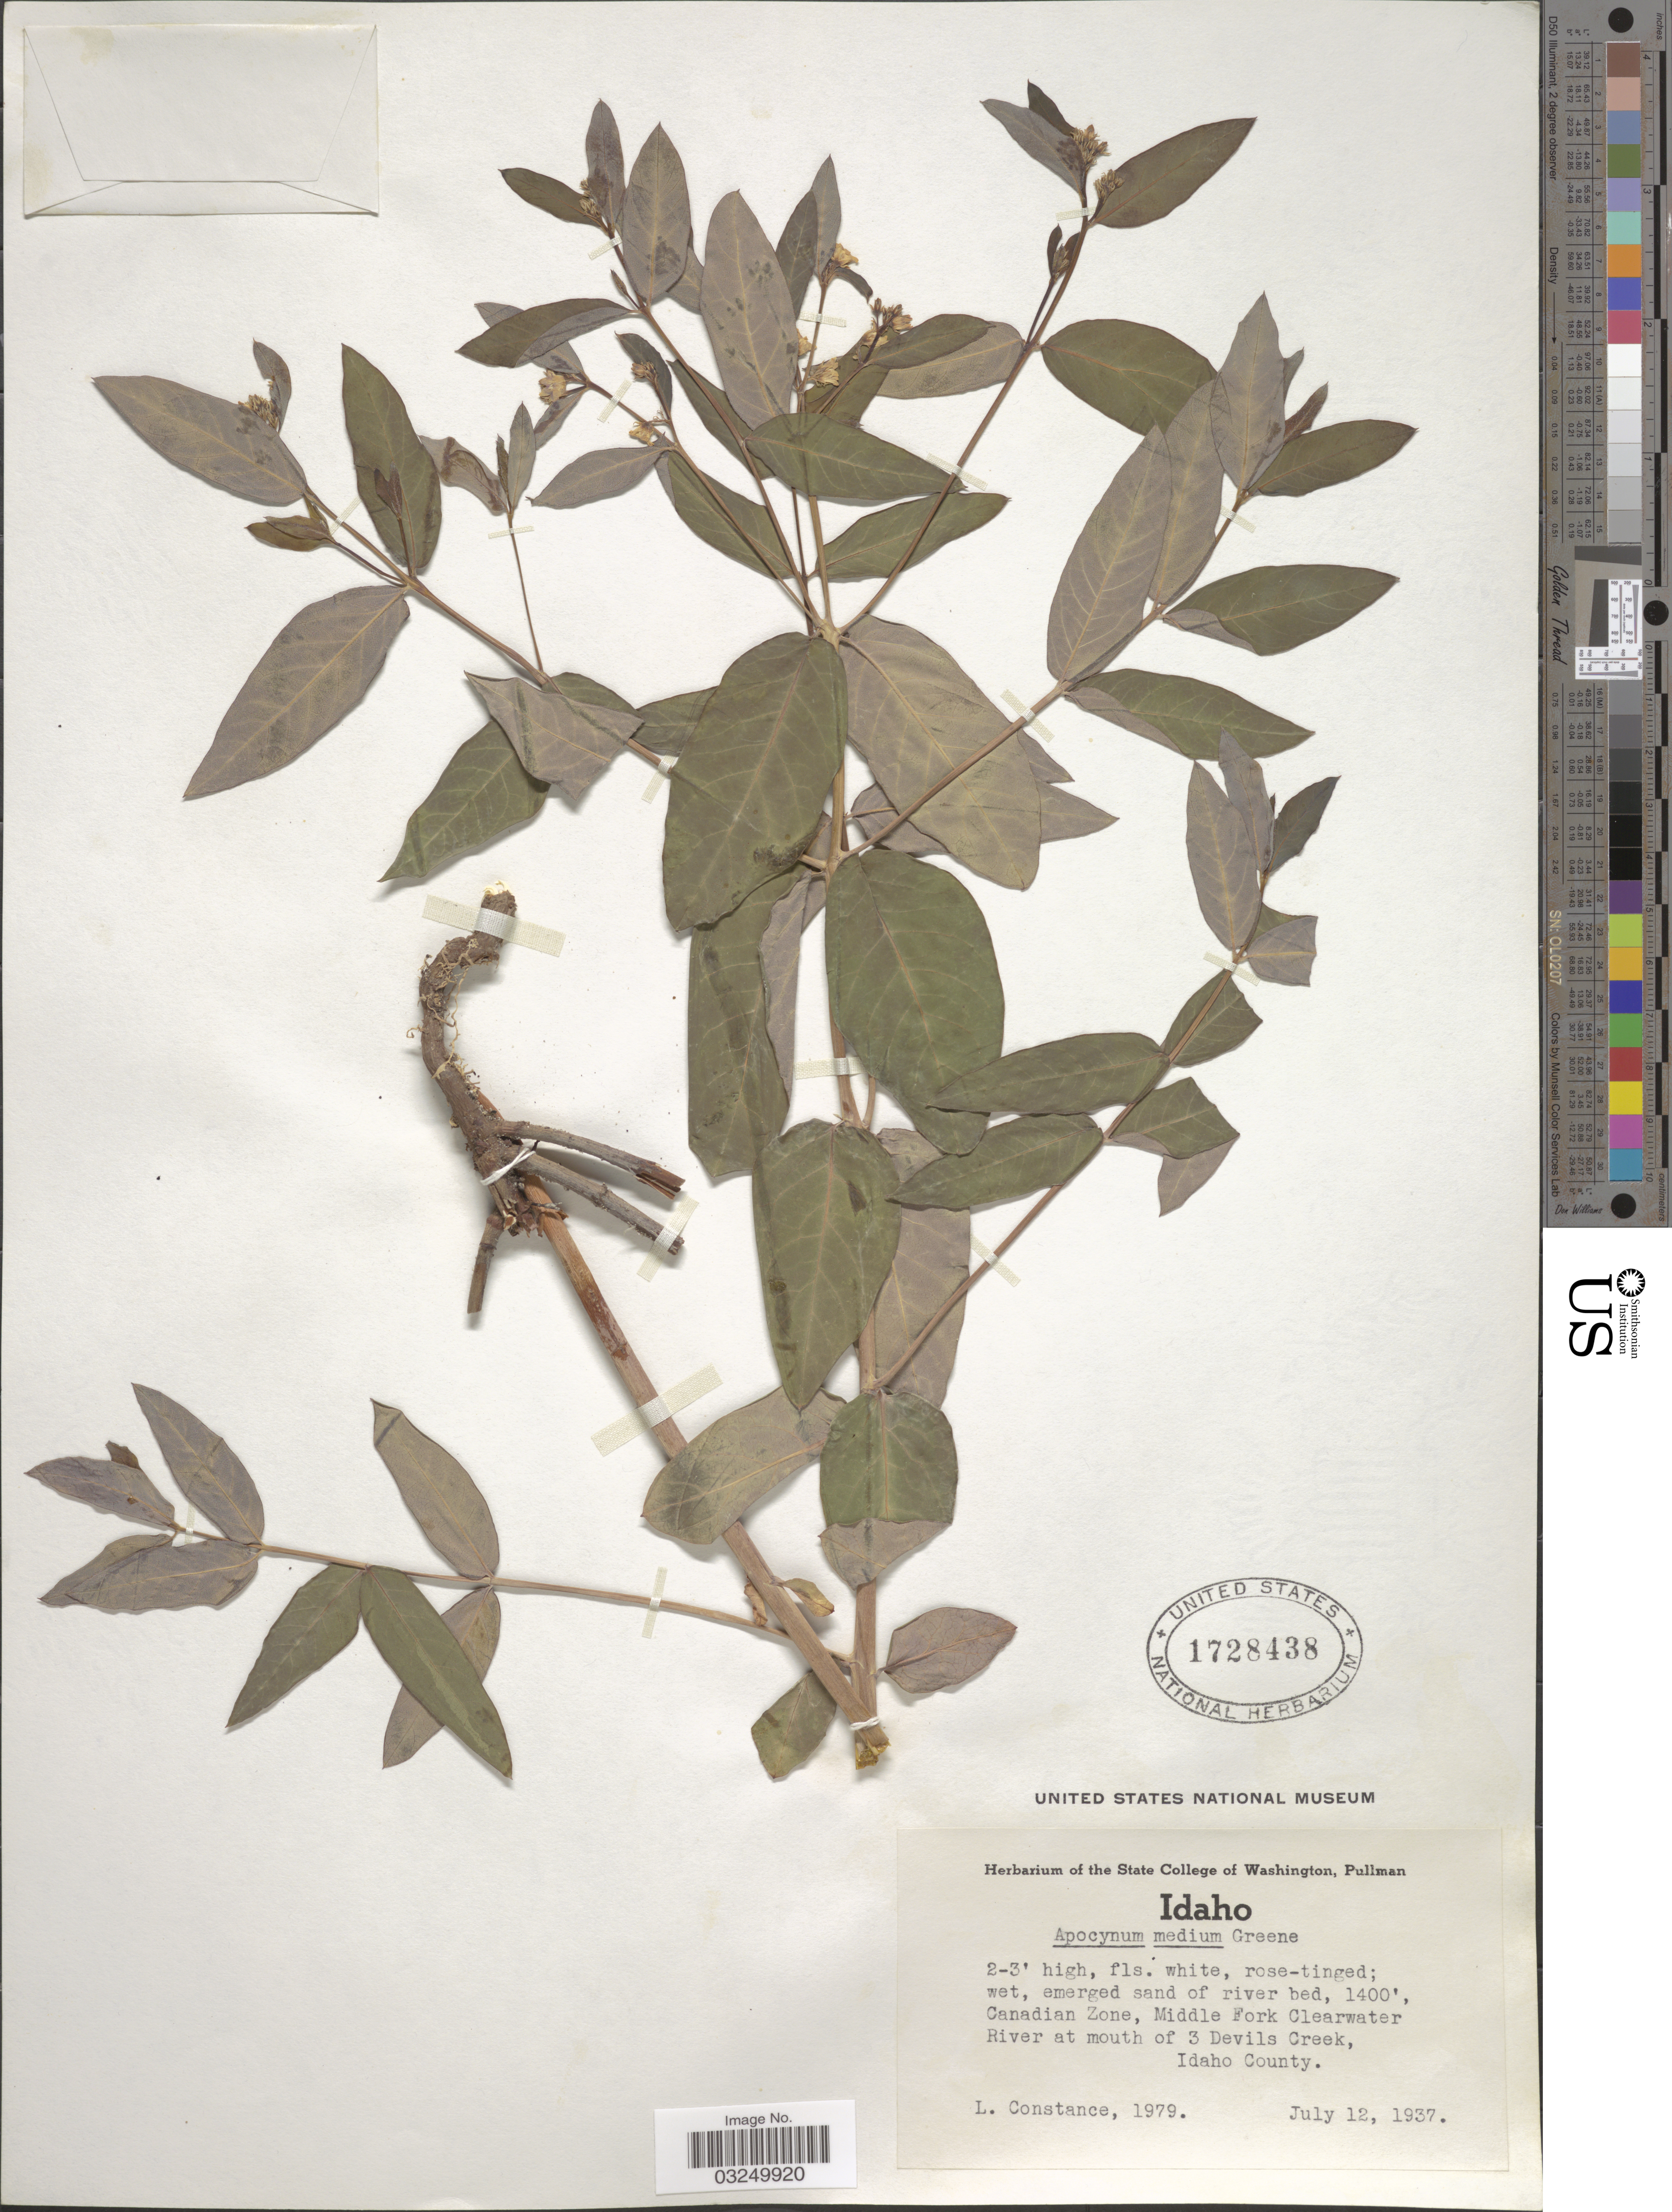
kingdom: Plantae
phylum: Tracheophyta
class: Magnoliopsida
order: Gentianales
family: Apocynaceae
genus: Apocynum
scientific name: Apocynum medium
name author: Greene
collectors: L. Constance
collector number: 1979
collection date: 1937-07-12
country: United States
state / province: Idaho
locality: Canadian Zone, Middle Fork Clearwater River at mouth of 3 Devils Creek, Idaho County.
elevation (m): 427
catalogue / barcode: US 1728438